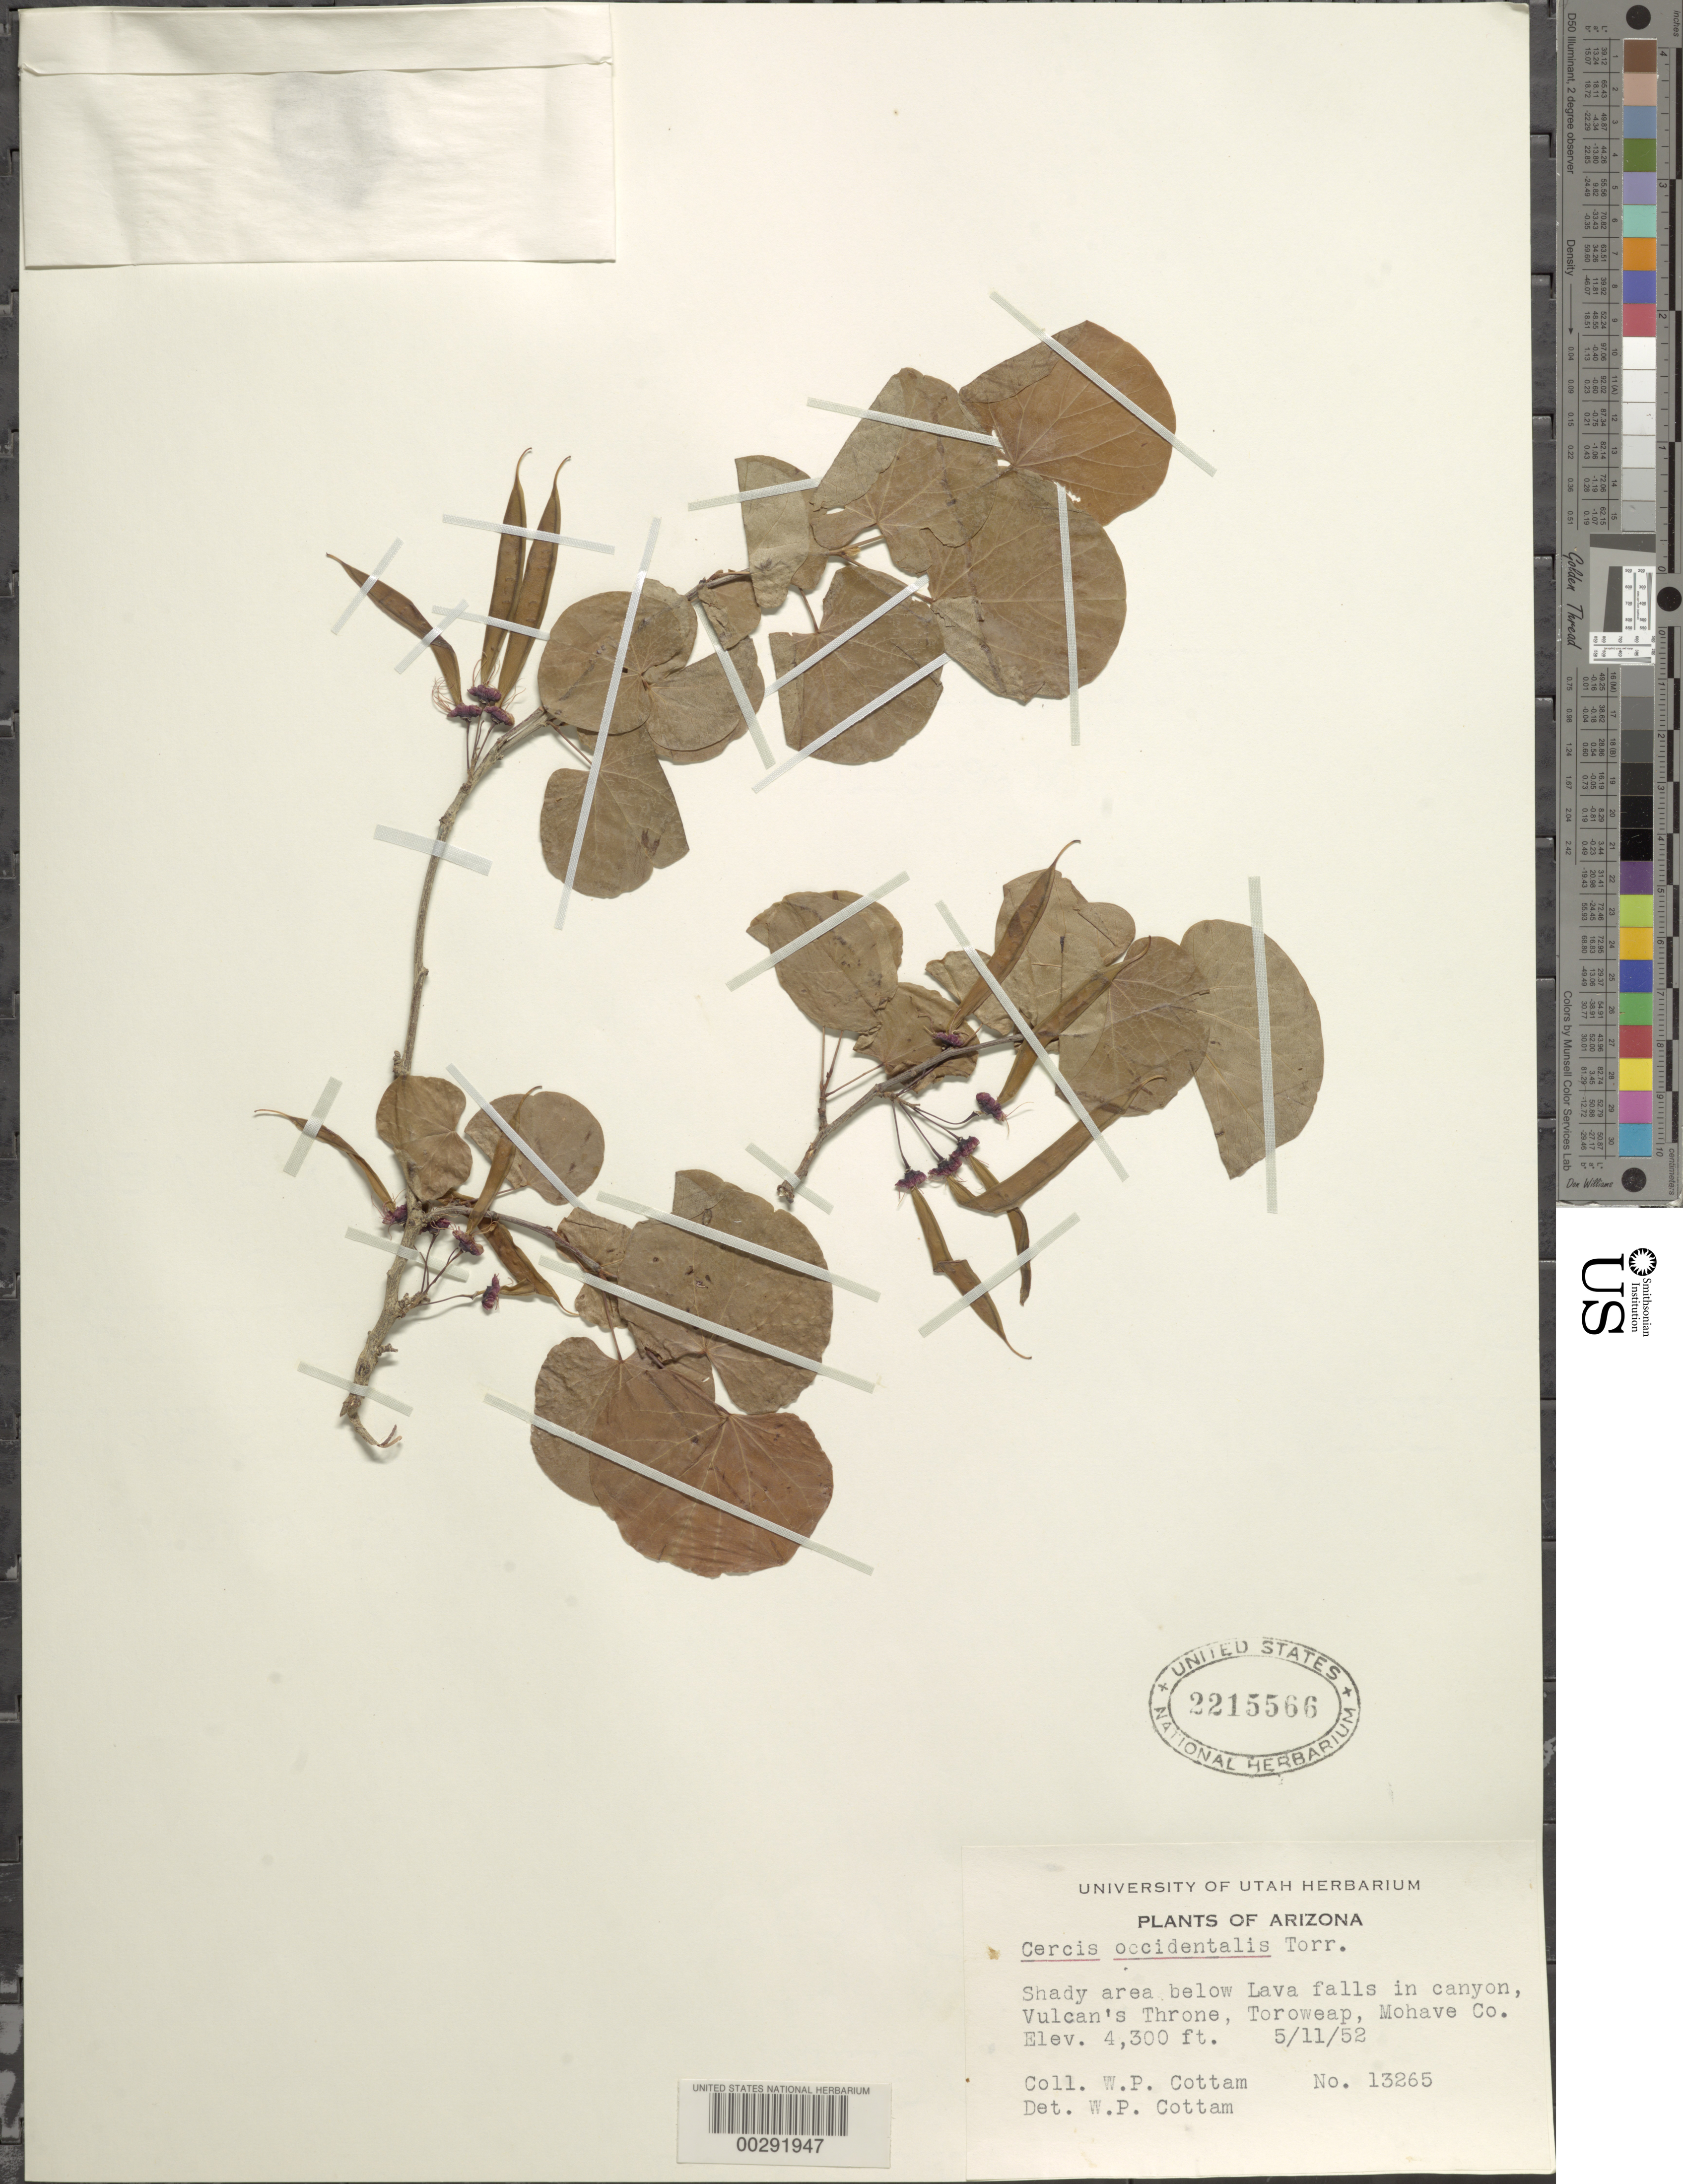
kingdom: Plantae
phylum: Tracheophyta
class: Magnoliopsida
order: Fabales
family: Fabaceae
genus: Cercis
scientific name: Cercis occidentalis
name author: Torr. ex A. Gray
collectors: W. Cottam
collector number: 13265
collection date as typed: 11 Mar 1952 or 03 Nov 1952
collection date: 1952-03-11 or 1952-11-03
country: United States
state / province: Arizona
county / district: Mohave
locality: Below lava falls in canyon, vulcan's throne, toroweap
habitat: Shady area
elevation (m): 1311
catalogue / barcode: US 2215566